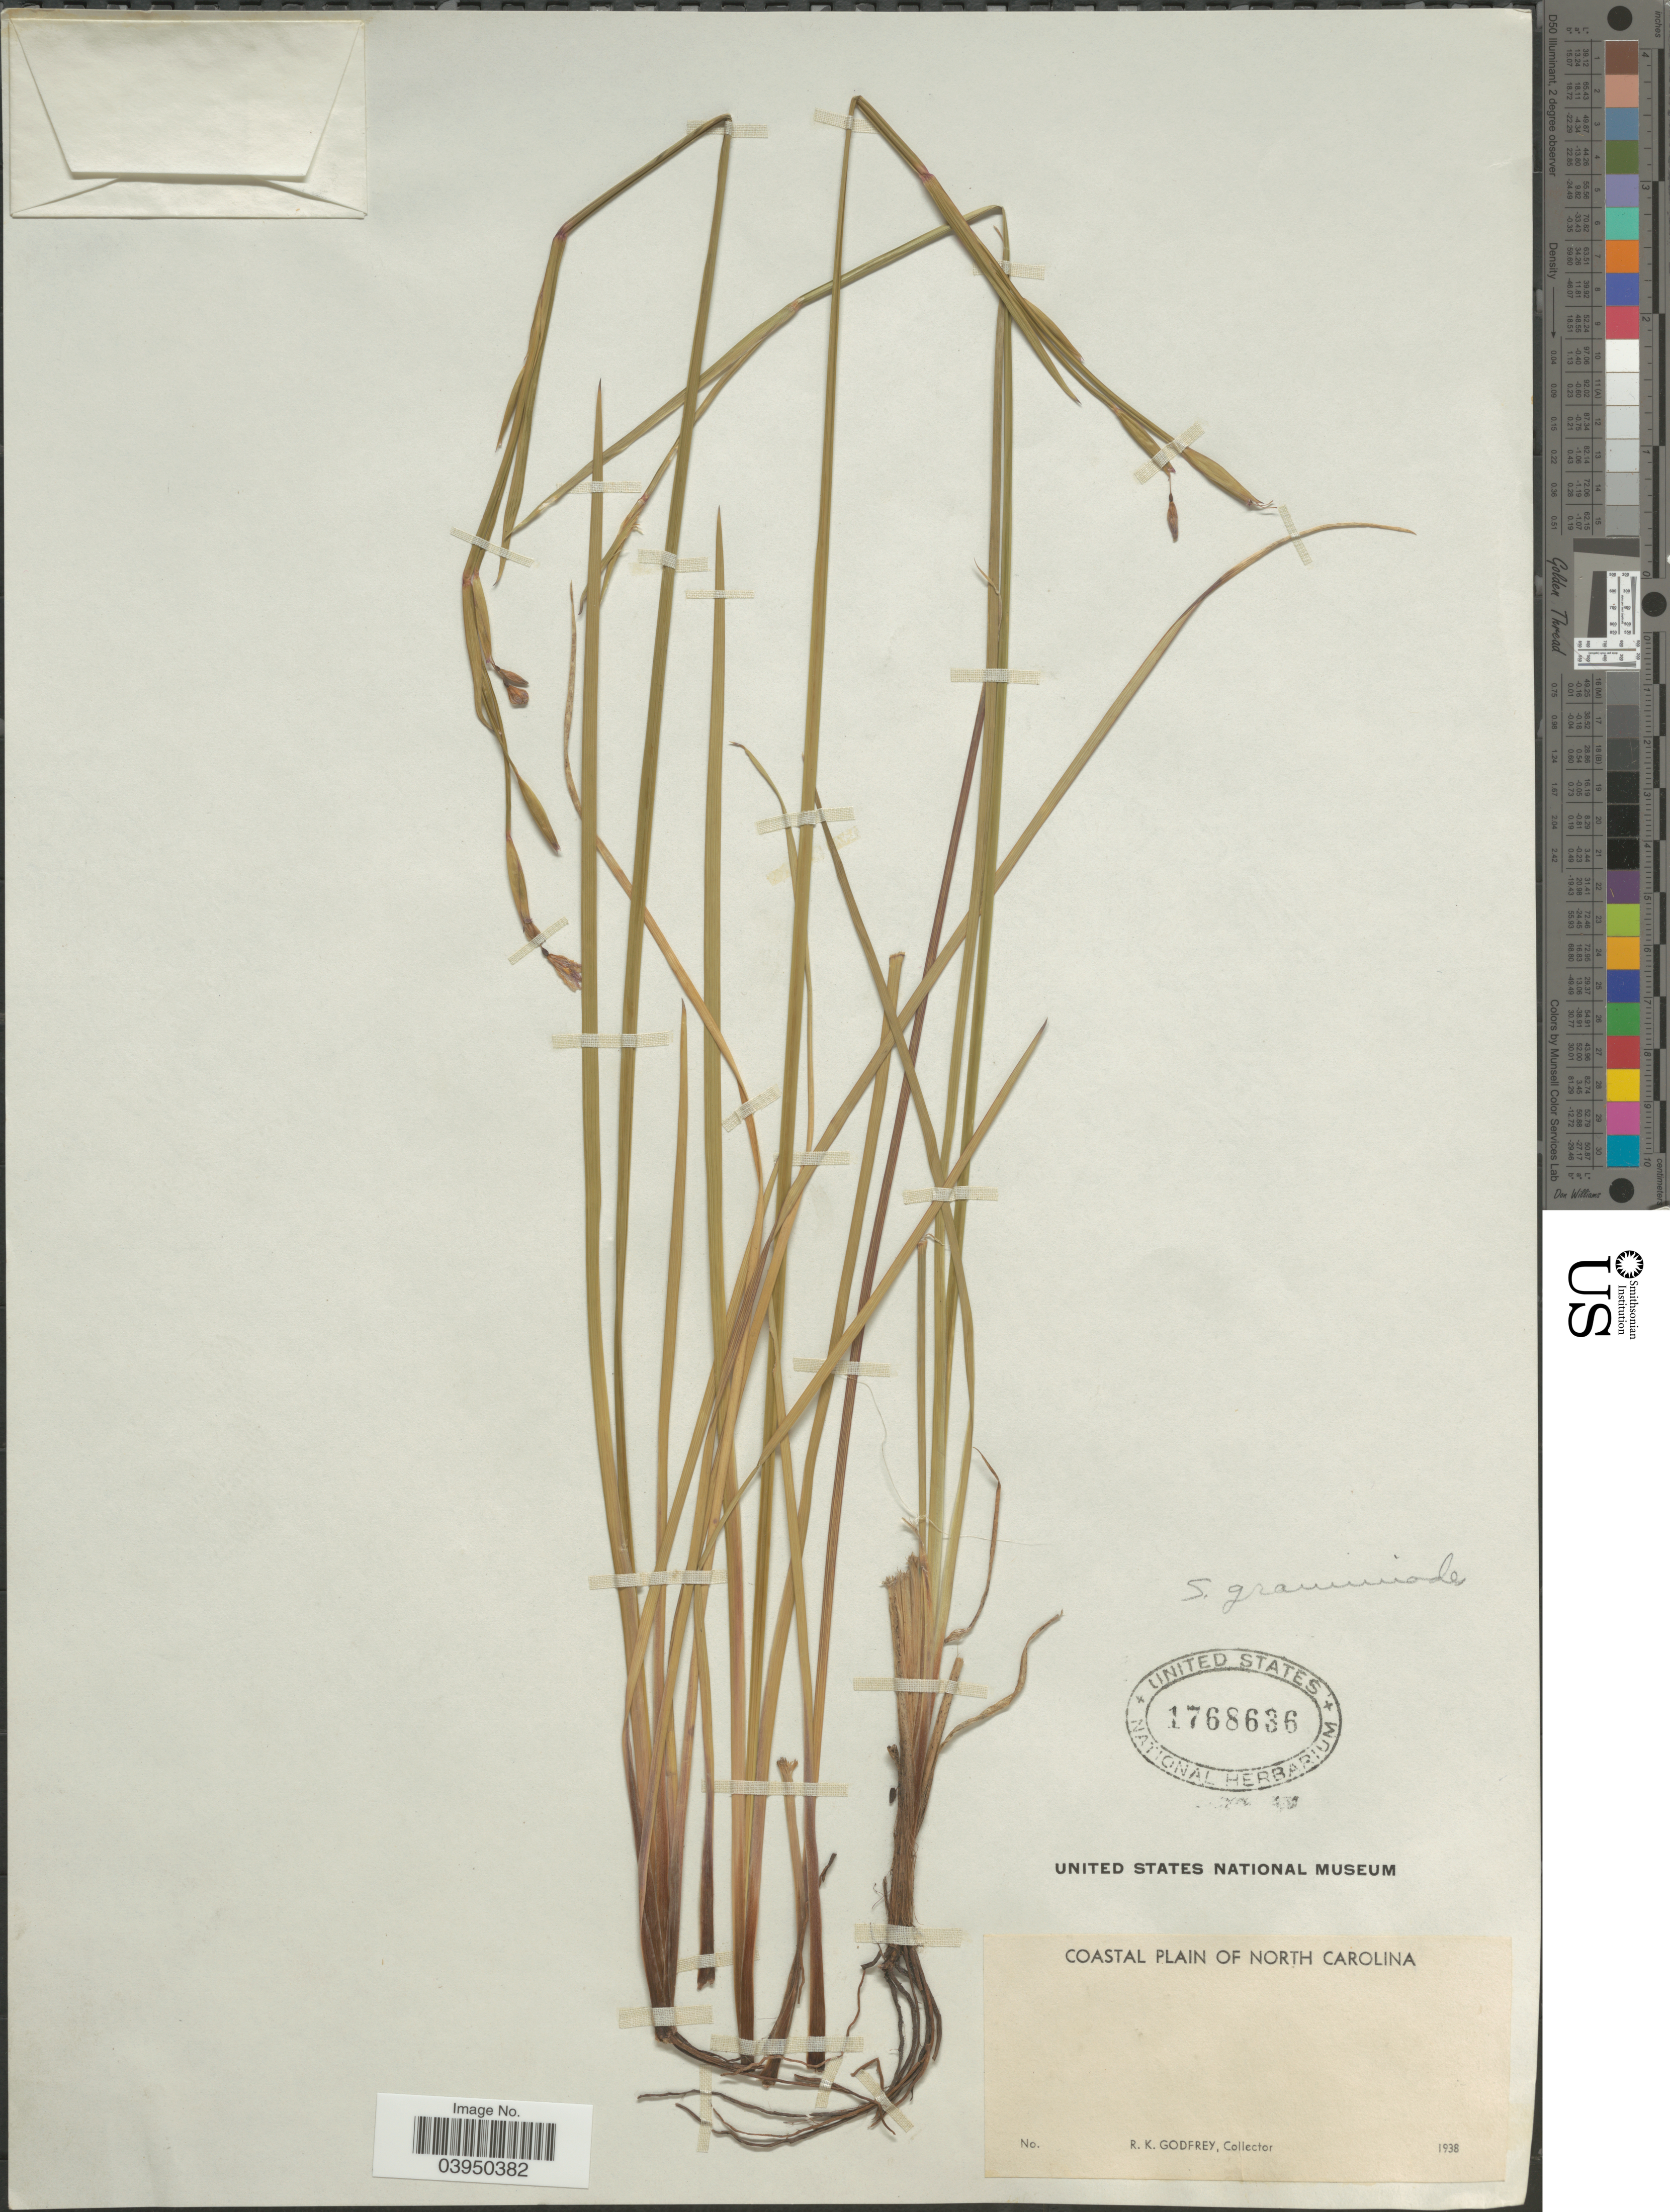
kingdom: Plantae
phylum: Tracheophyta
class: Liliopsida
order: Asparagales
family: Iridaceae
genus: Sisyrinchium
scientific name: Sisyrinchium angustifolium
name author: Mill.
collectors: R. K. Godfrey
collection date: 1938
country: United States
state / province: North Carolina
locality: Coastal Plain of North Carolina.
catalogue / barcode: US 1768636